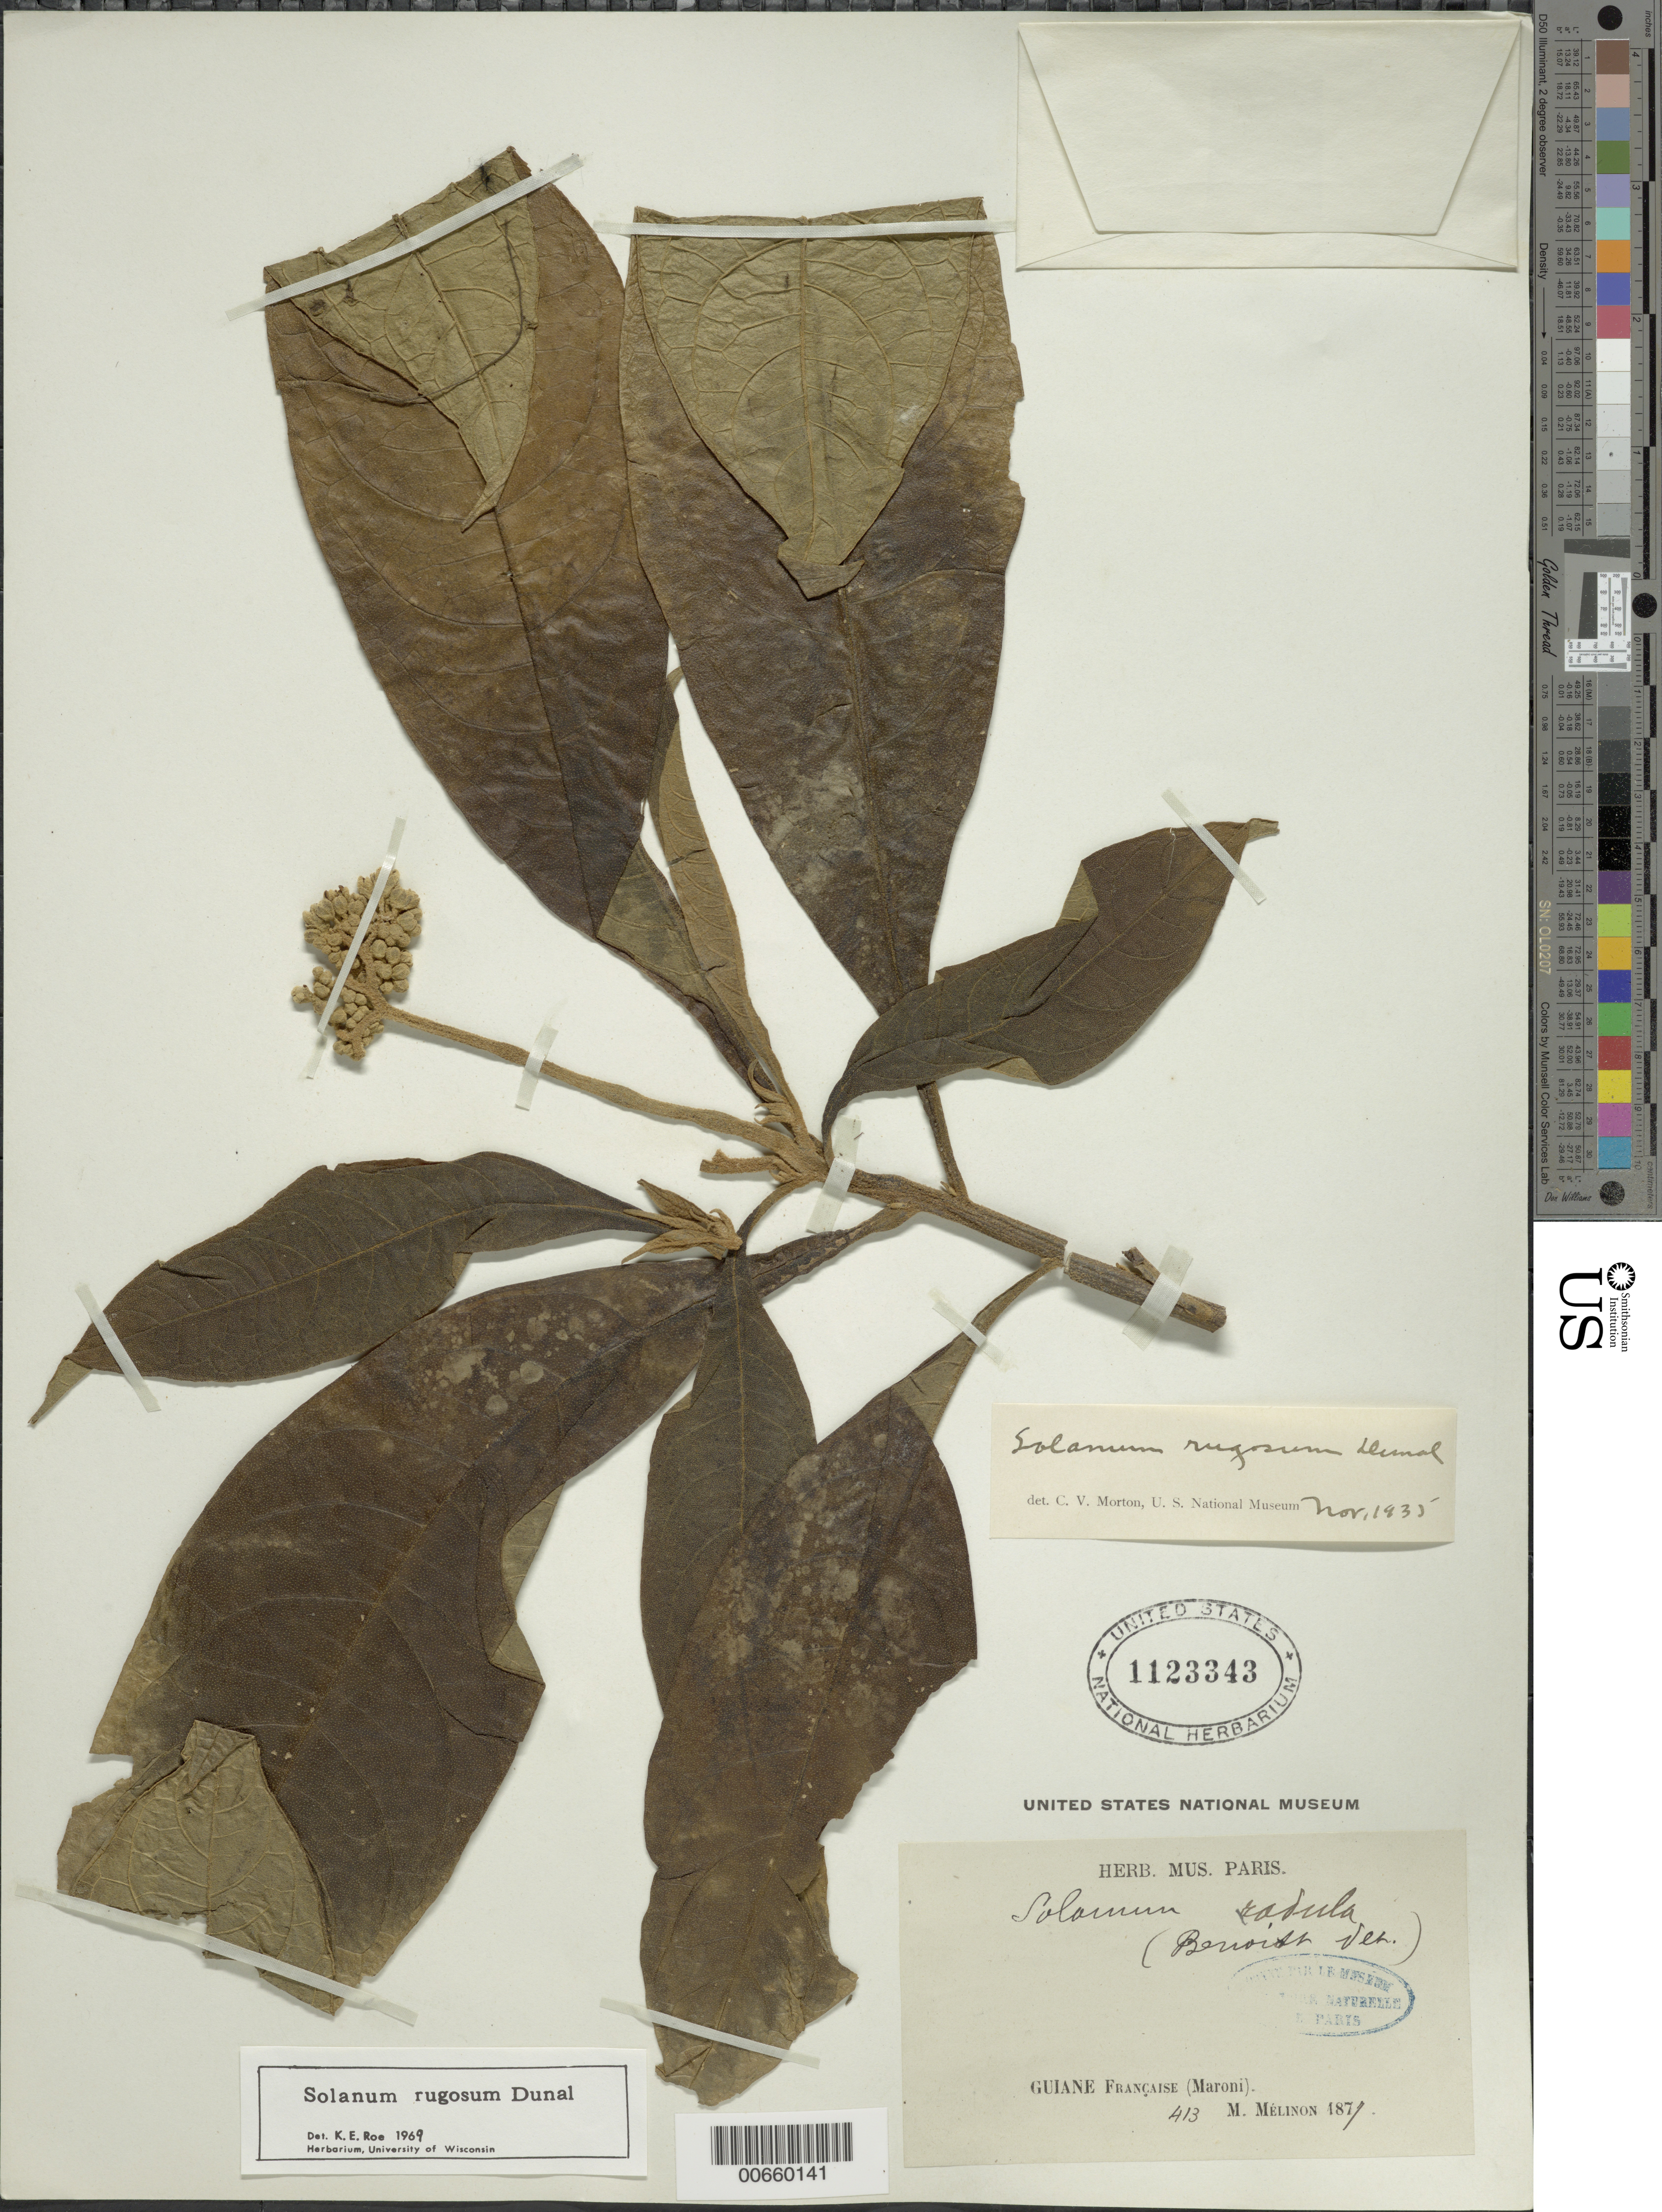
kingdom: Plantae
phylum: Tracheophyta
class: Magnoliopsida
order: Solanales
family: Solanaceae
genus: Solanum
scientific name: Solanum rugosum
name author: Dunal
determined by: Roe, K. E.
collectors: E. Mélinon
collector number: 413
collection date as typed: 1877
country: French Guiana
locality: Fleuve Maroni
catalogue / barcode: US 1123343